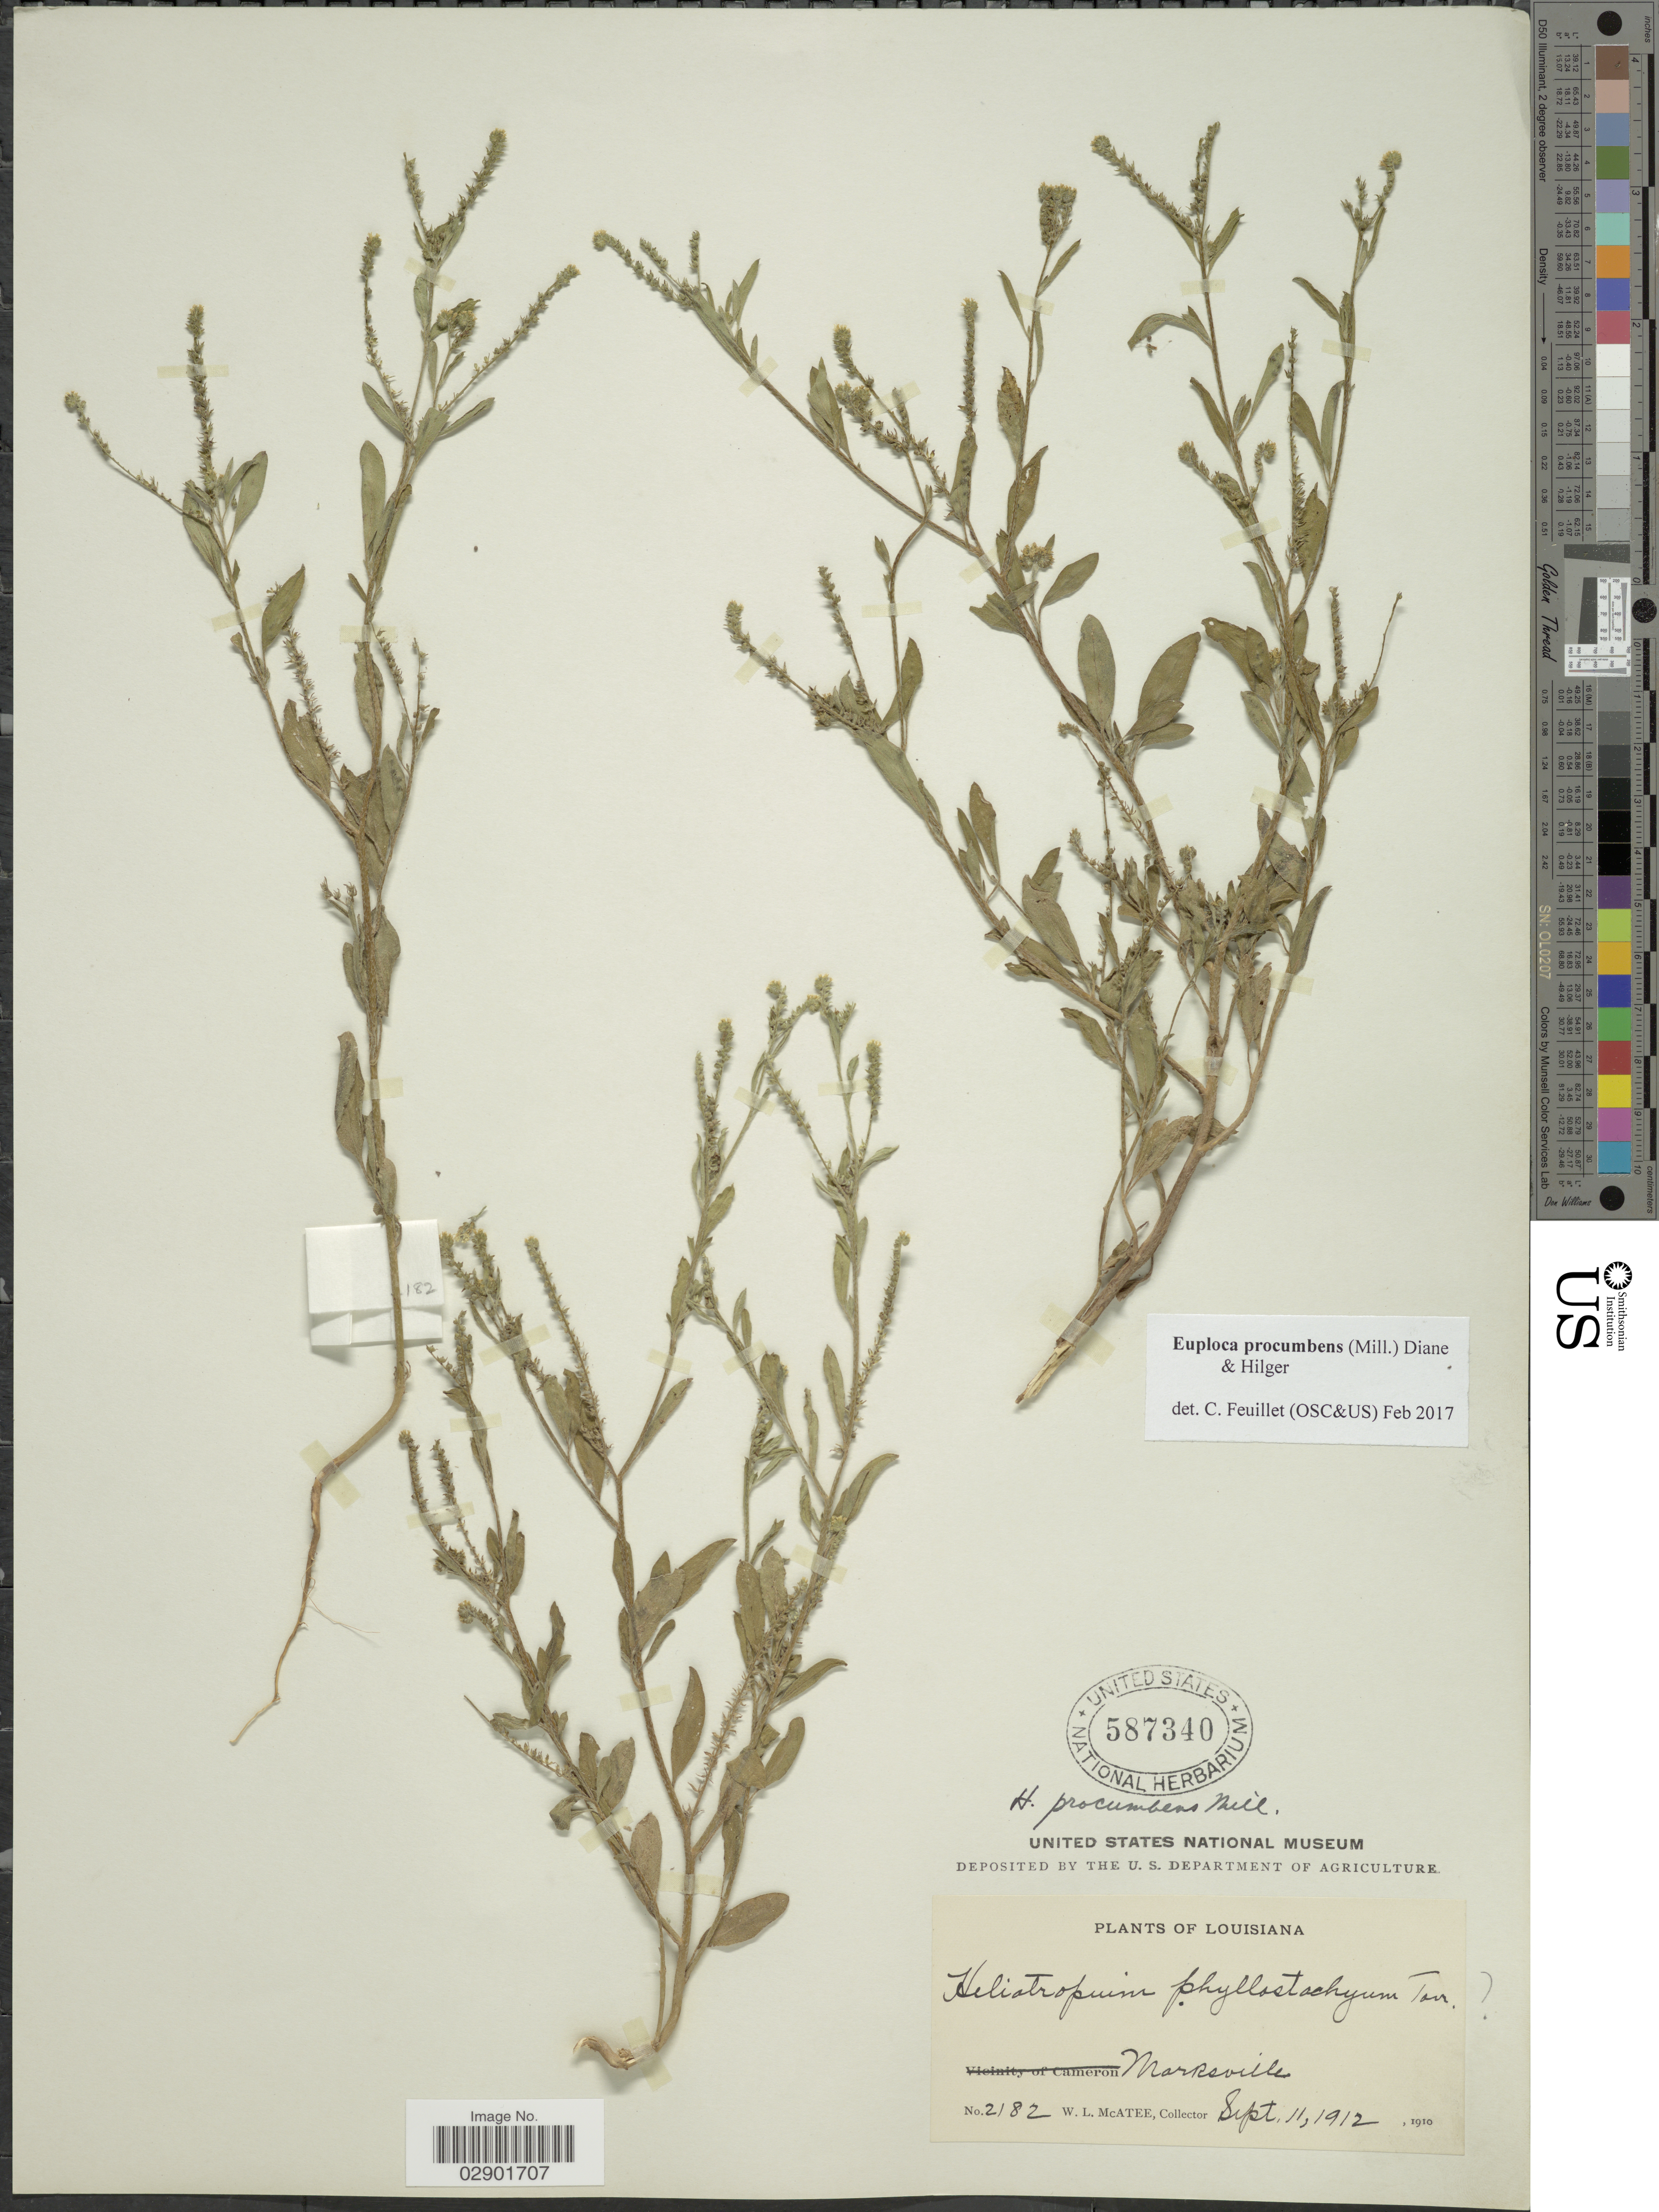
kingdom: Plantae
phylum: Tracheophyta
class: Magnoliopsida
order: Boraginales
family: Heliotropiaceae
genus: Euploca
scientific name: Euploca procumbens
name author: (Mill.) Diane & Hilger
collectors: W. McAtee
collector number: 2182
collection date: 1912-09-11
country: United States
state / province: Louisiana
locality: Marksville.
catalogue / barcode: US 587340